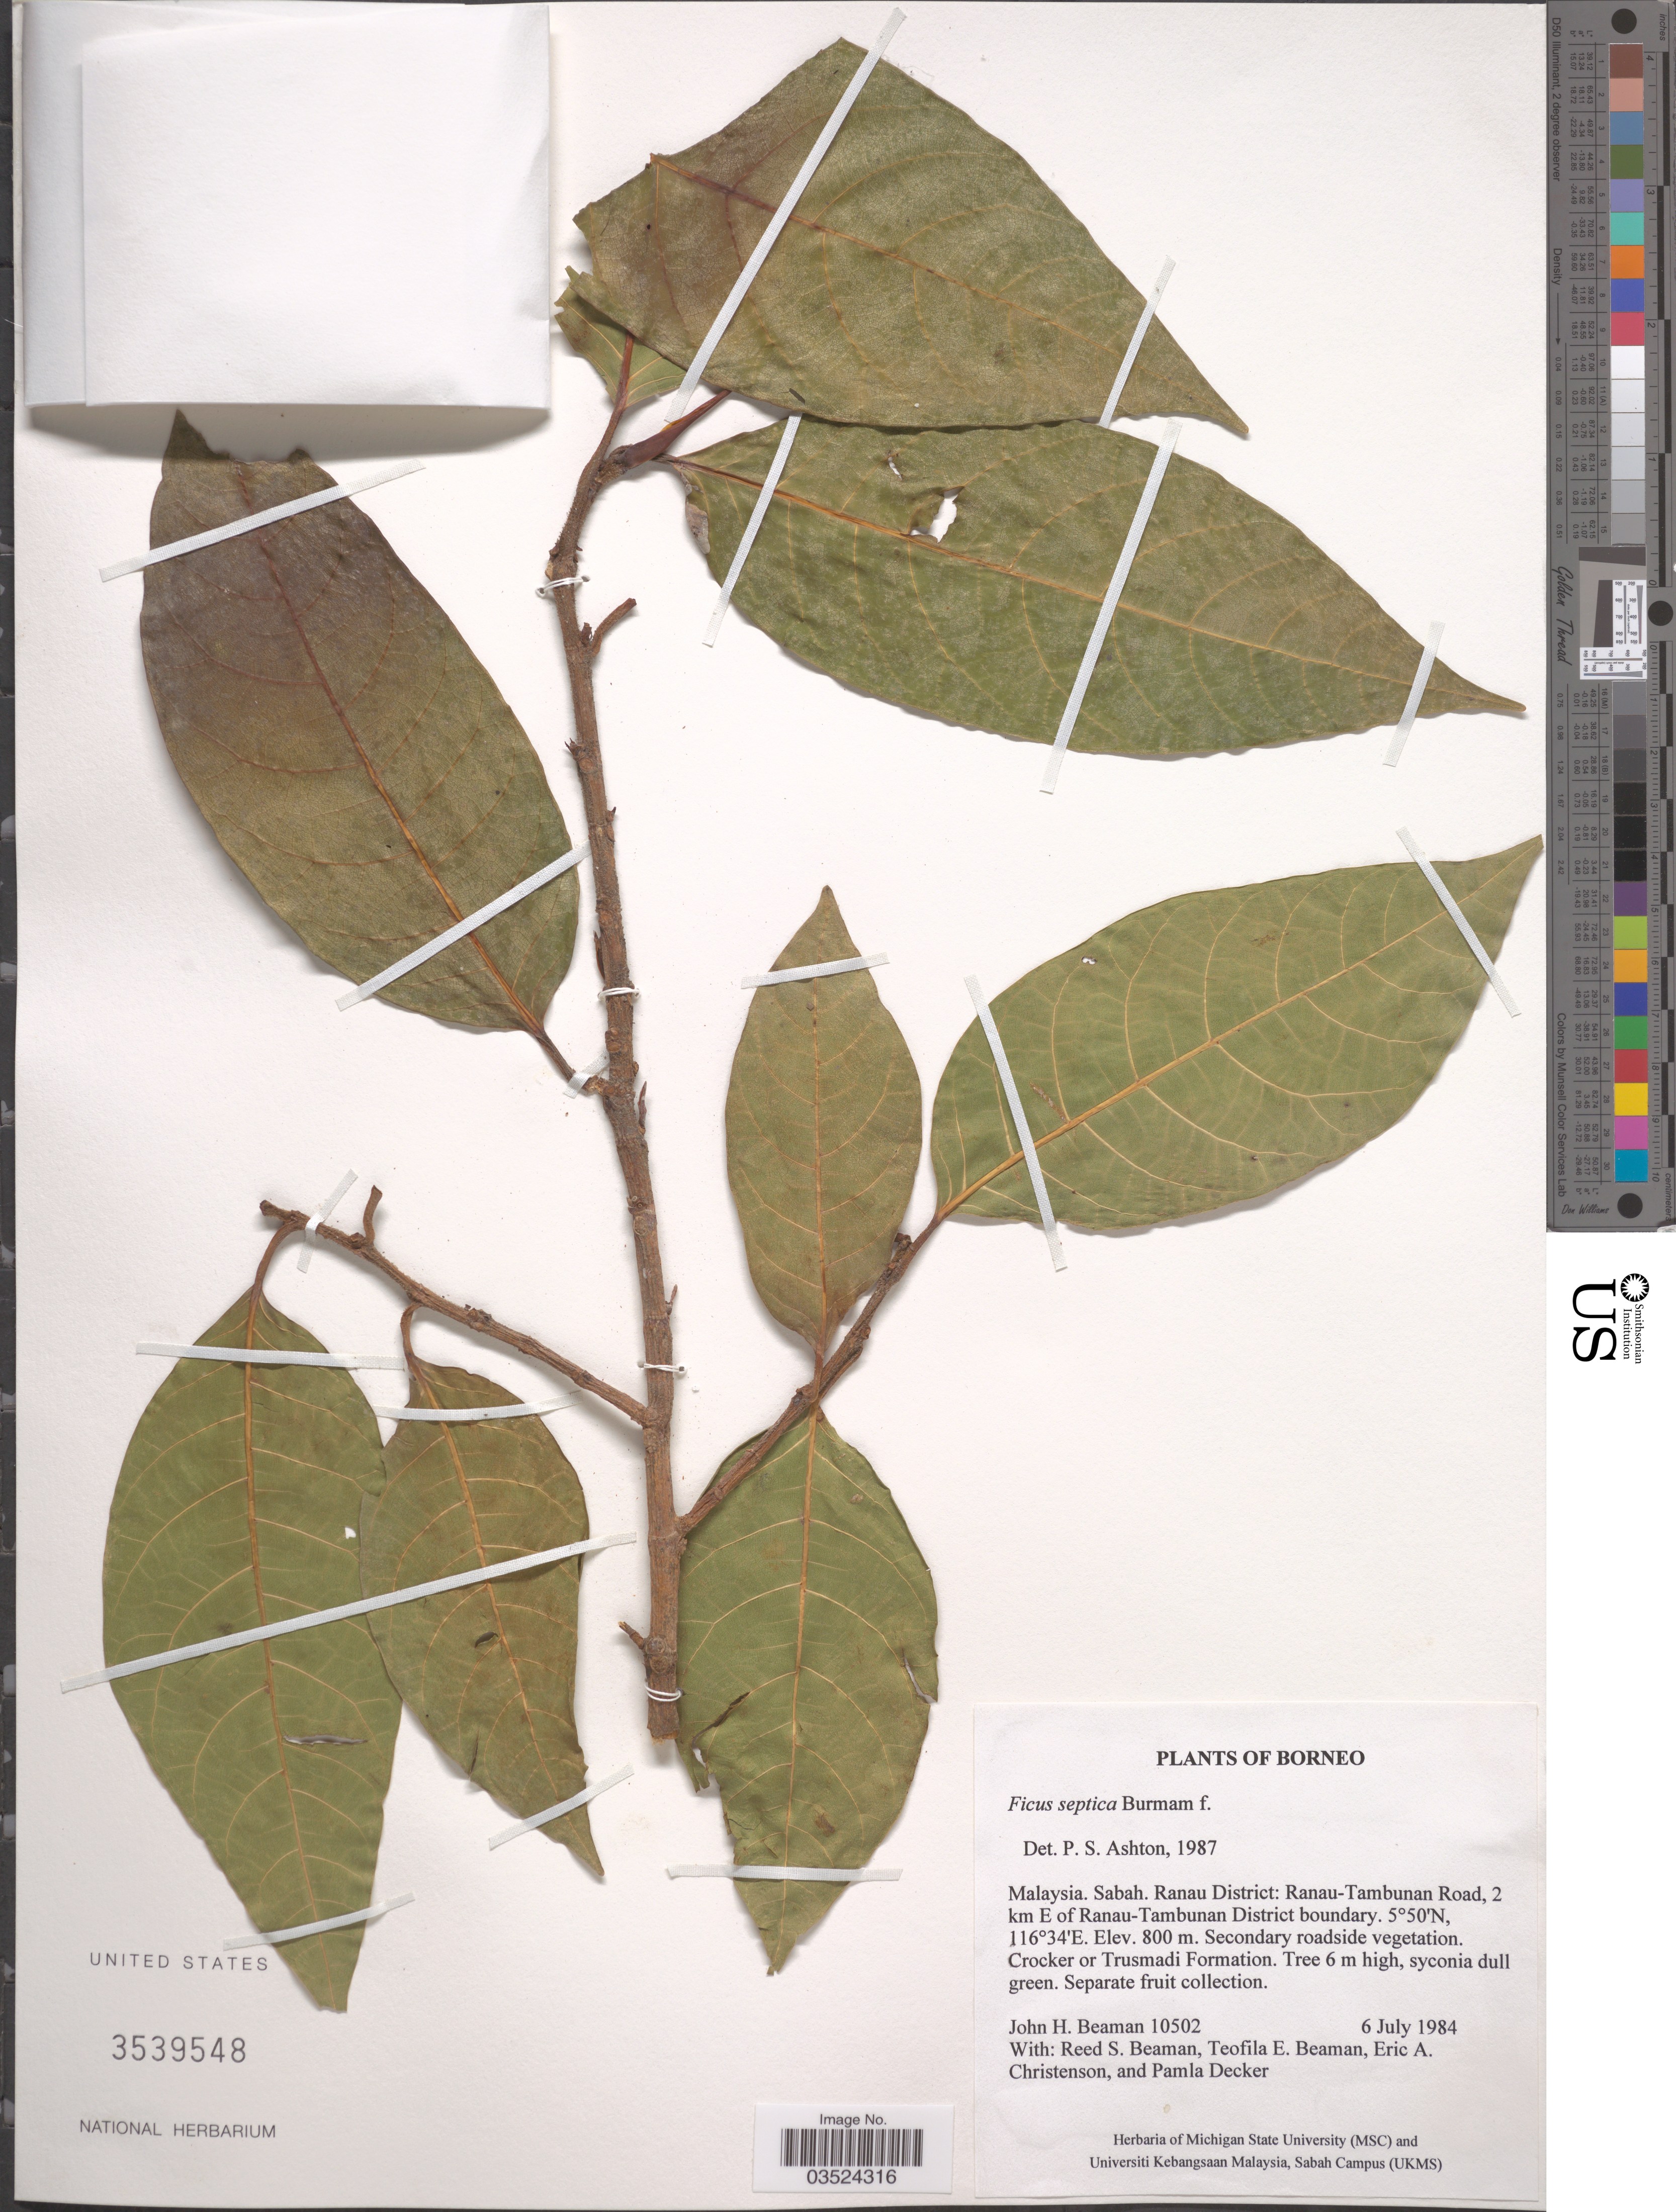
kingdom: Plantae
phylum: Tracheophyta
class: Magnoliopsida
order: Rosales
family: Moraceae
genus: Ficus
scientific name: Ficus septica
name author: Burm. f.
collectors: J. H. Beaman, R. S. Beaman, T. E. Beaman, E. A. Christenson & P. Decker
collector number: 10502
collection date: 1984-07-06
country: Malaysia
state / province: Sabah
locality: Borneo. Ranau District: Ranau-Tambunan Road, 2 km E of Ranau-Tambunan District boundary. Crocker or Trusmadi Formation.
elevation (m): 800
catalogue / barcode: US 3539548